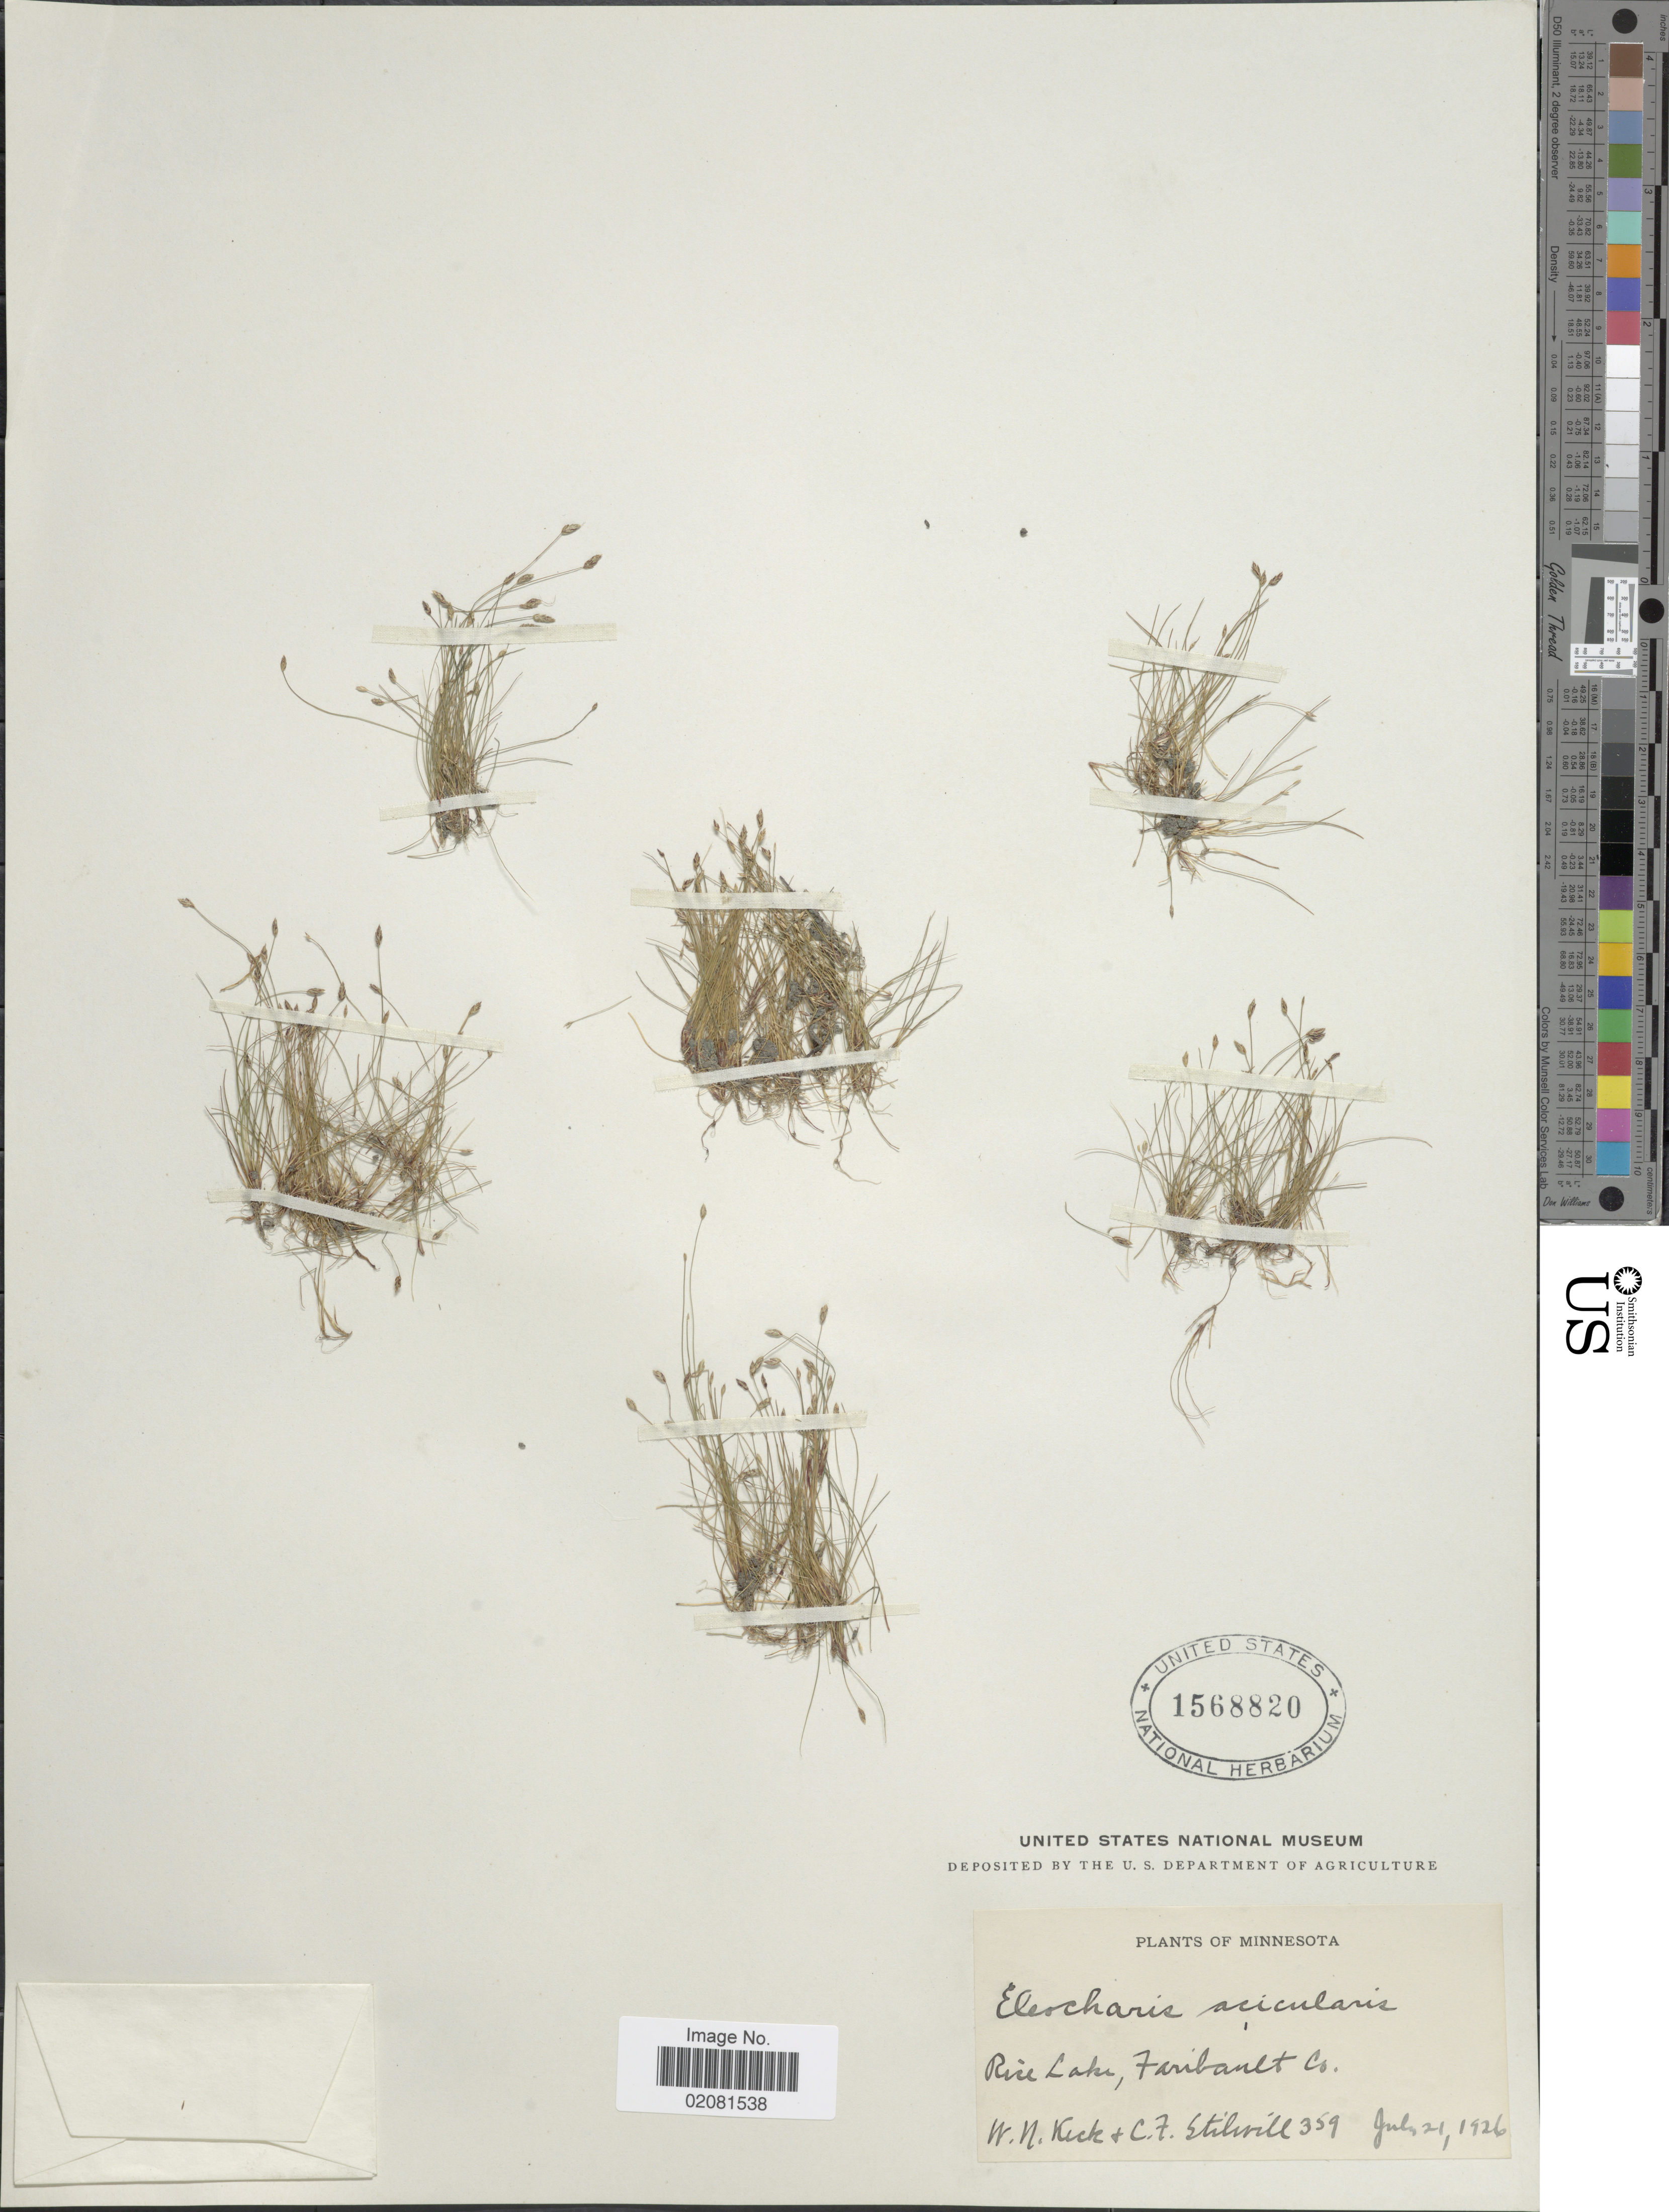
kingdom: Plantae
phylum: Tracheophyta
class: Liliopsida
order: Poales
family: Cyperaceae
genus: Eleocharis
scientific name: Eleocharis acicularis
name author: (L.) Roem. & Schult.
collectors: W. Keck & C. Stilwill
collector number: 359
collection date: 1926-07-21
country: United States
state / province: Minnesota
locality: Rice Lake, Faribanet Co.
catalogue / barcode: US 1568820